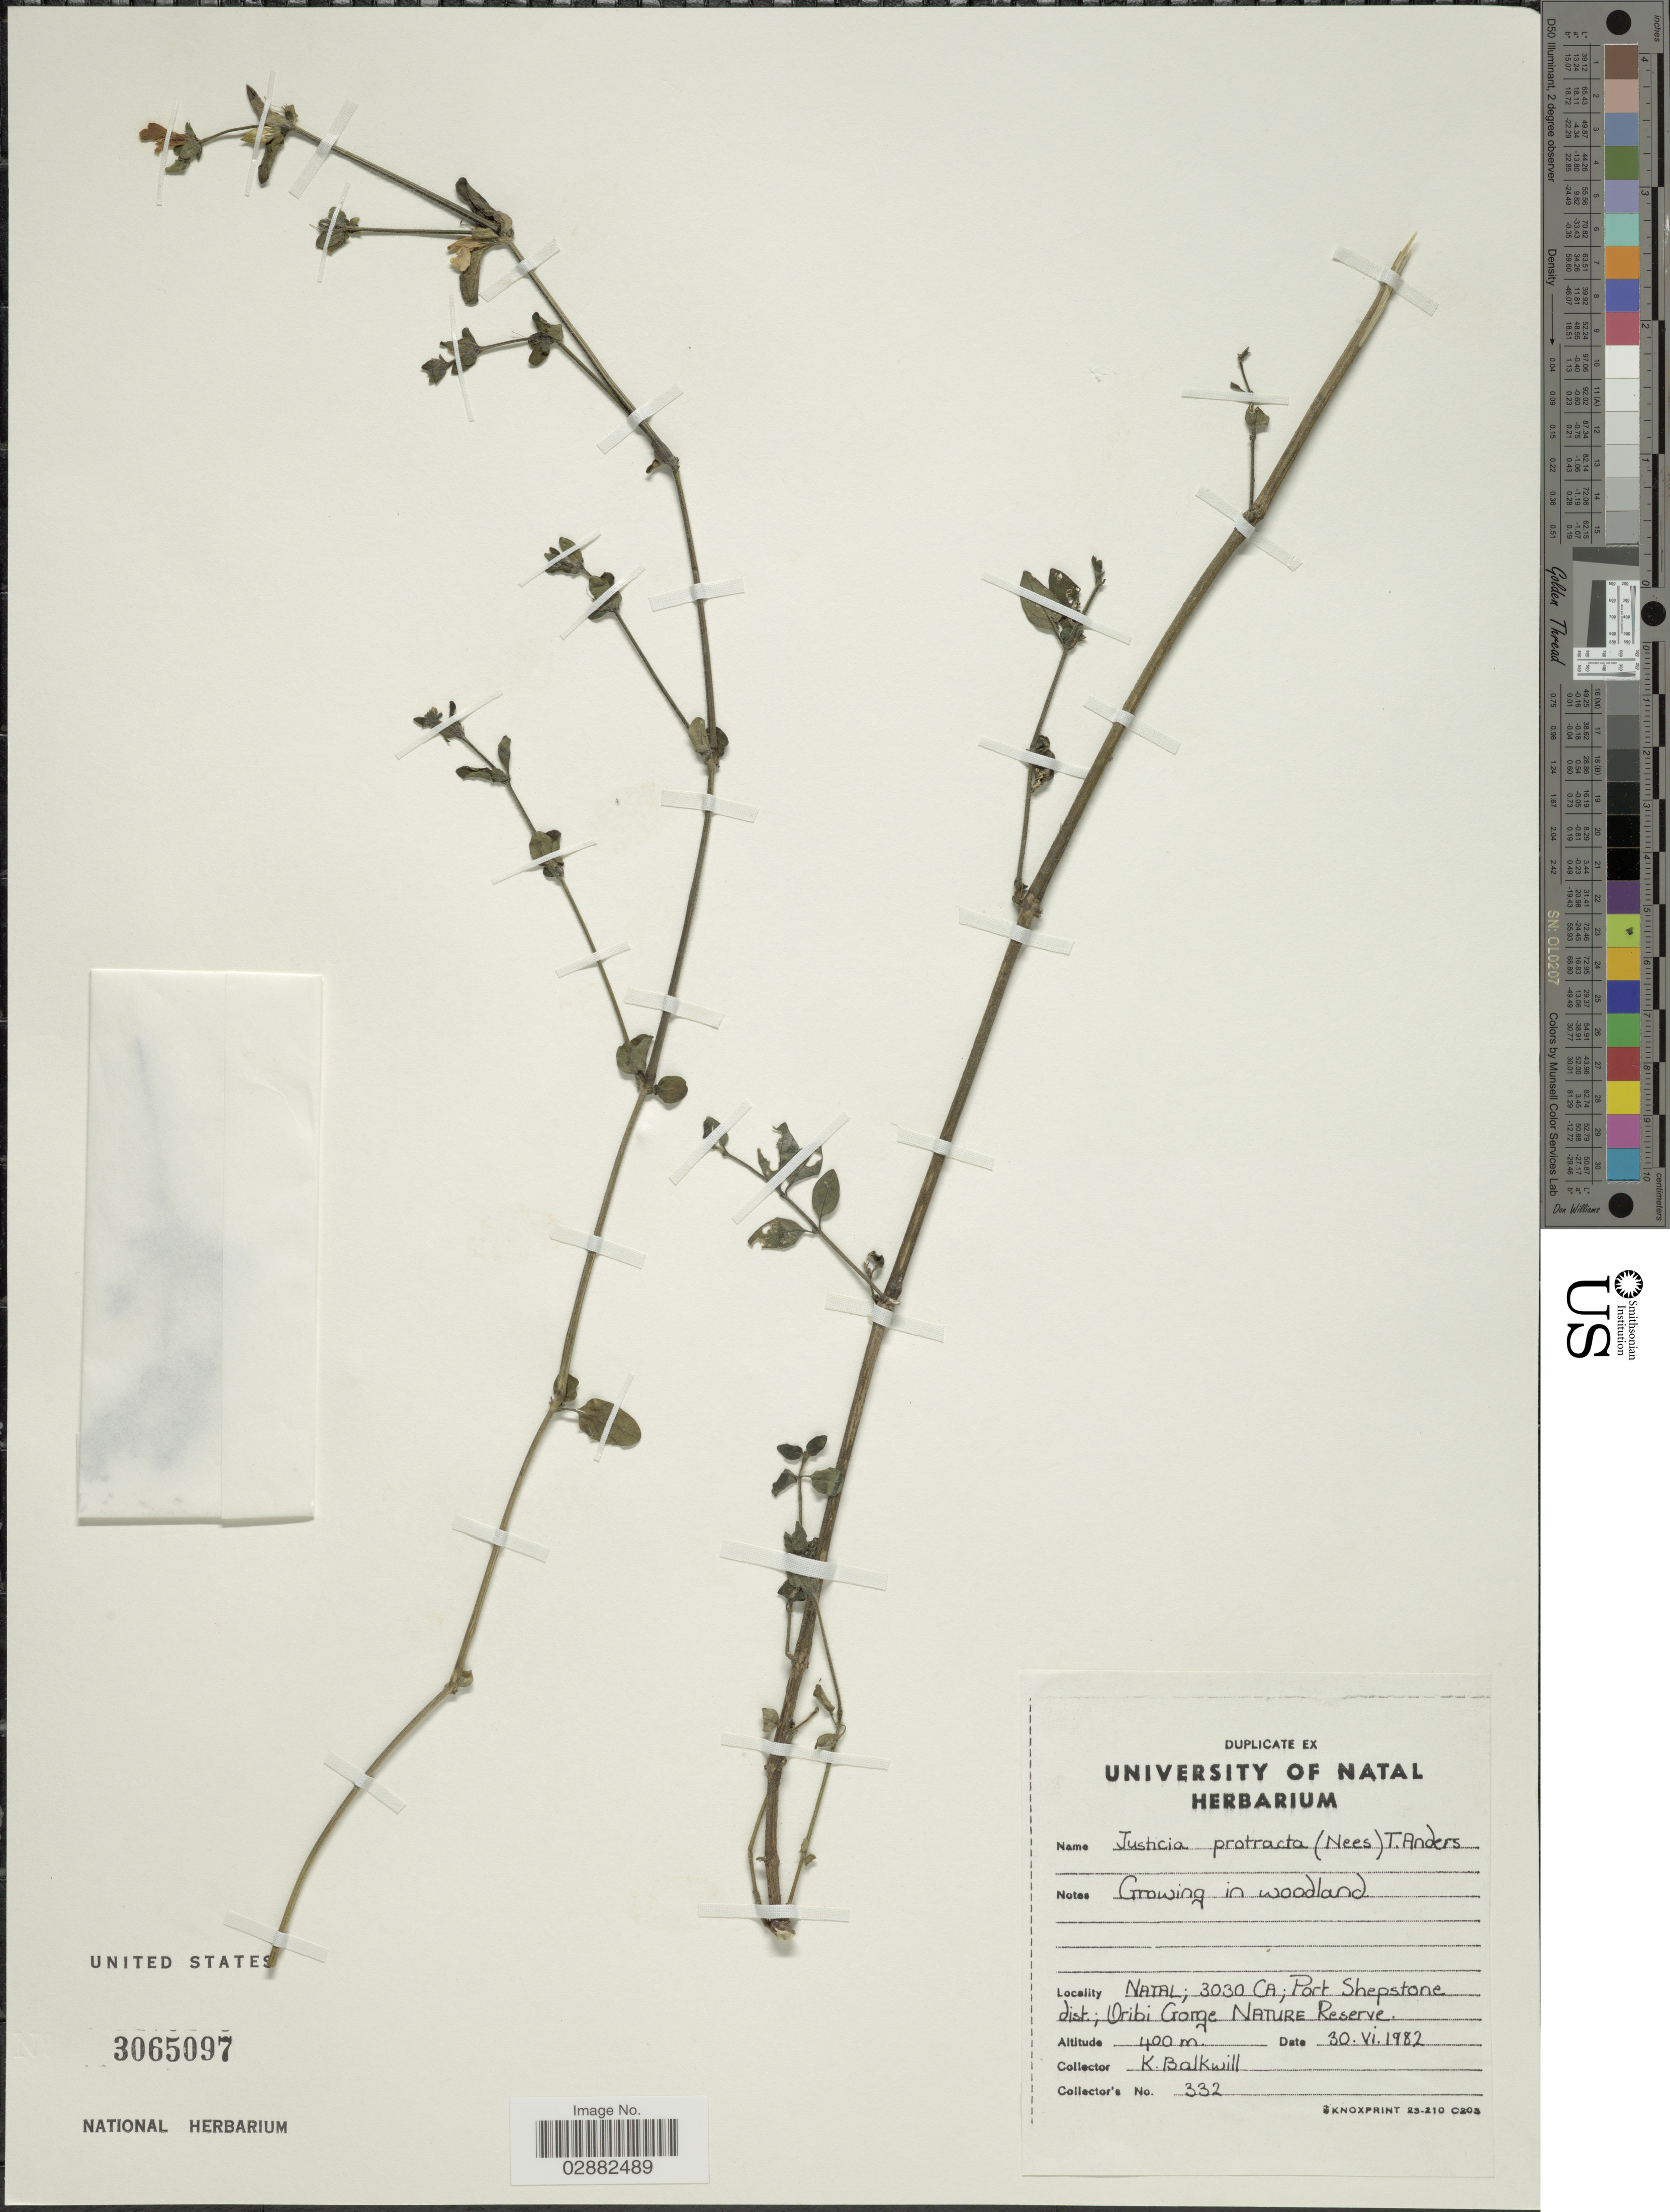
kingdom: Plantae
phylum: Tracheophyta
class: Magnoliopsida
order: Lamiales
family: Acanthaceae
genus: Justicia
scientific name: Justicia protracta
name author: (Nees) T. Anderson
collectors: K. Balkwill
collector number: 332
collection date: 1982-06-30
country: South Africa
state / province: KwaZulu-Natal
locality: Natal; 3030 CA; Port Shepstone dist; Oribi Gorge Nature Reserve.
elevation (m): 400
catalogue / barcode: US 3065097